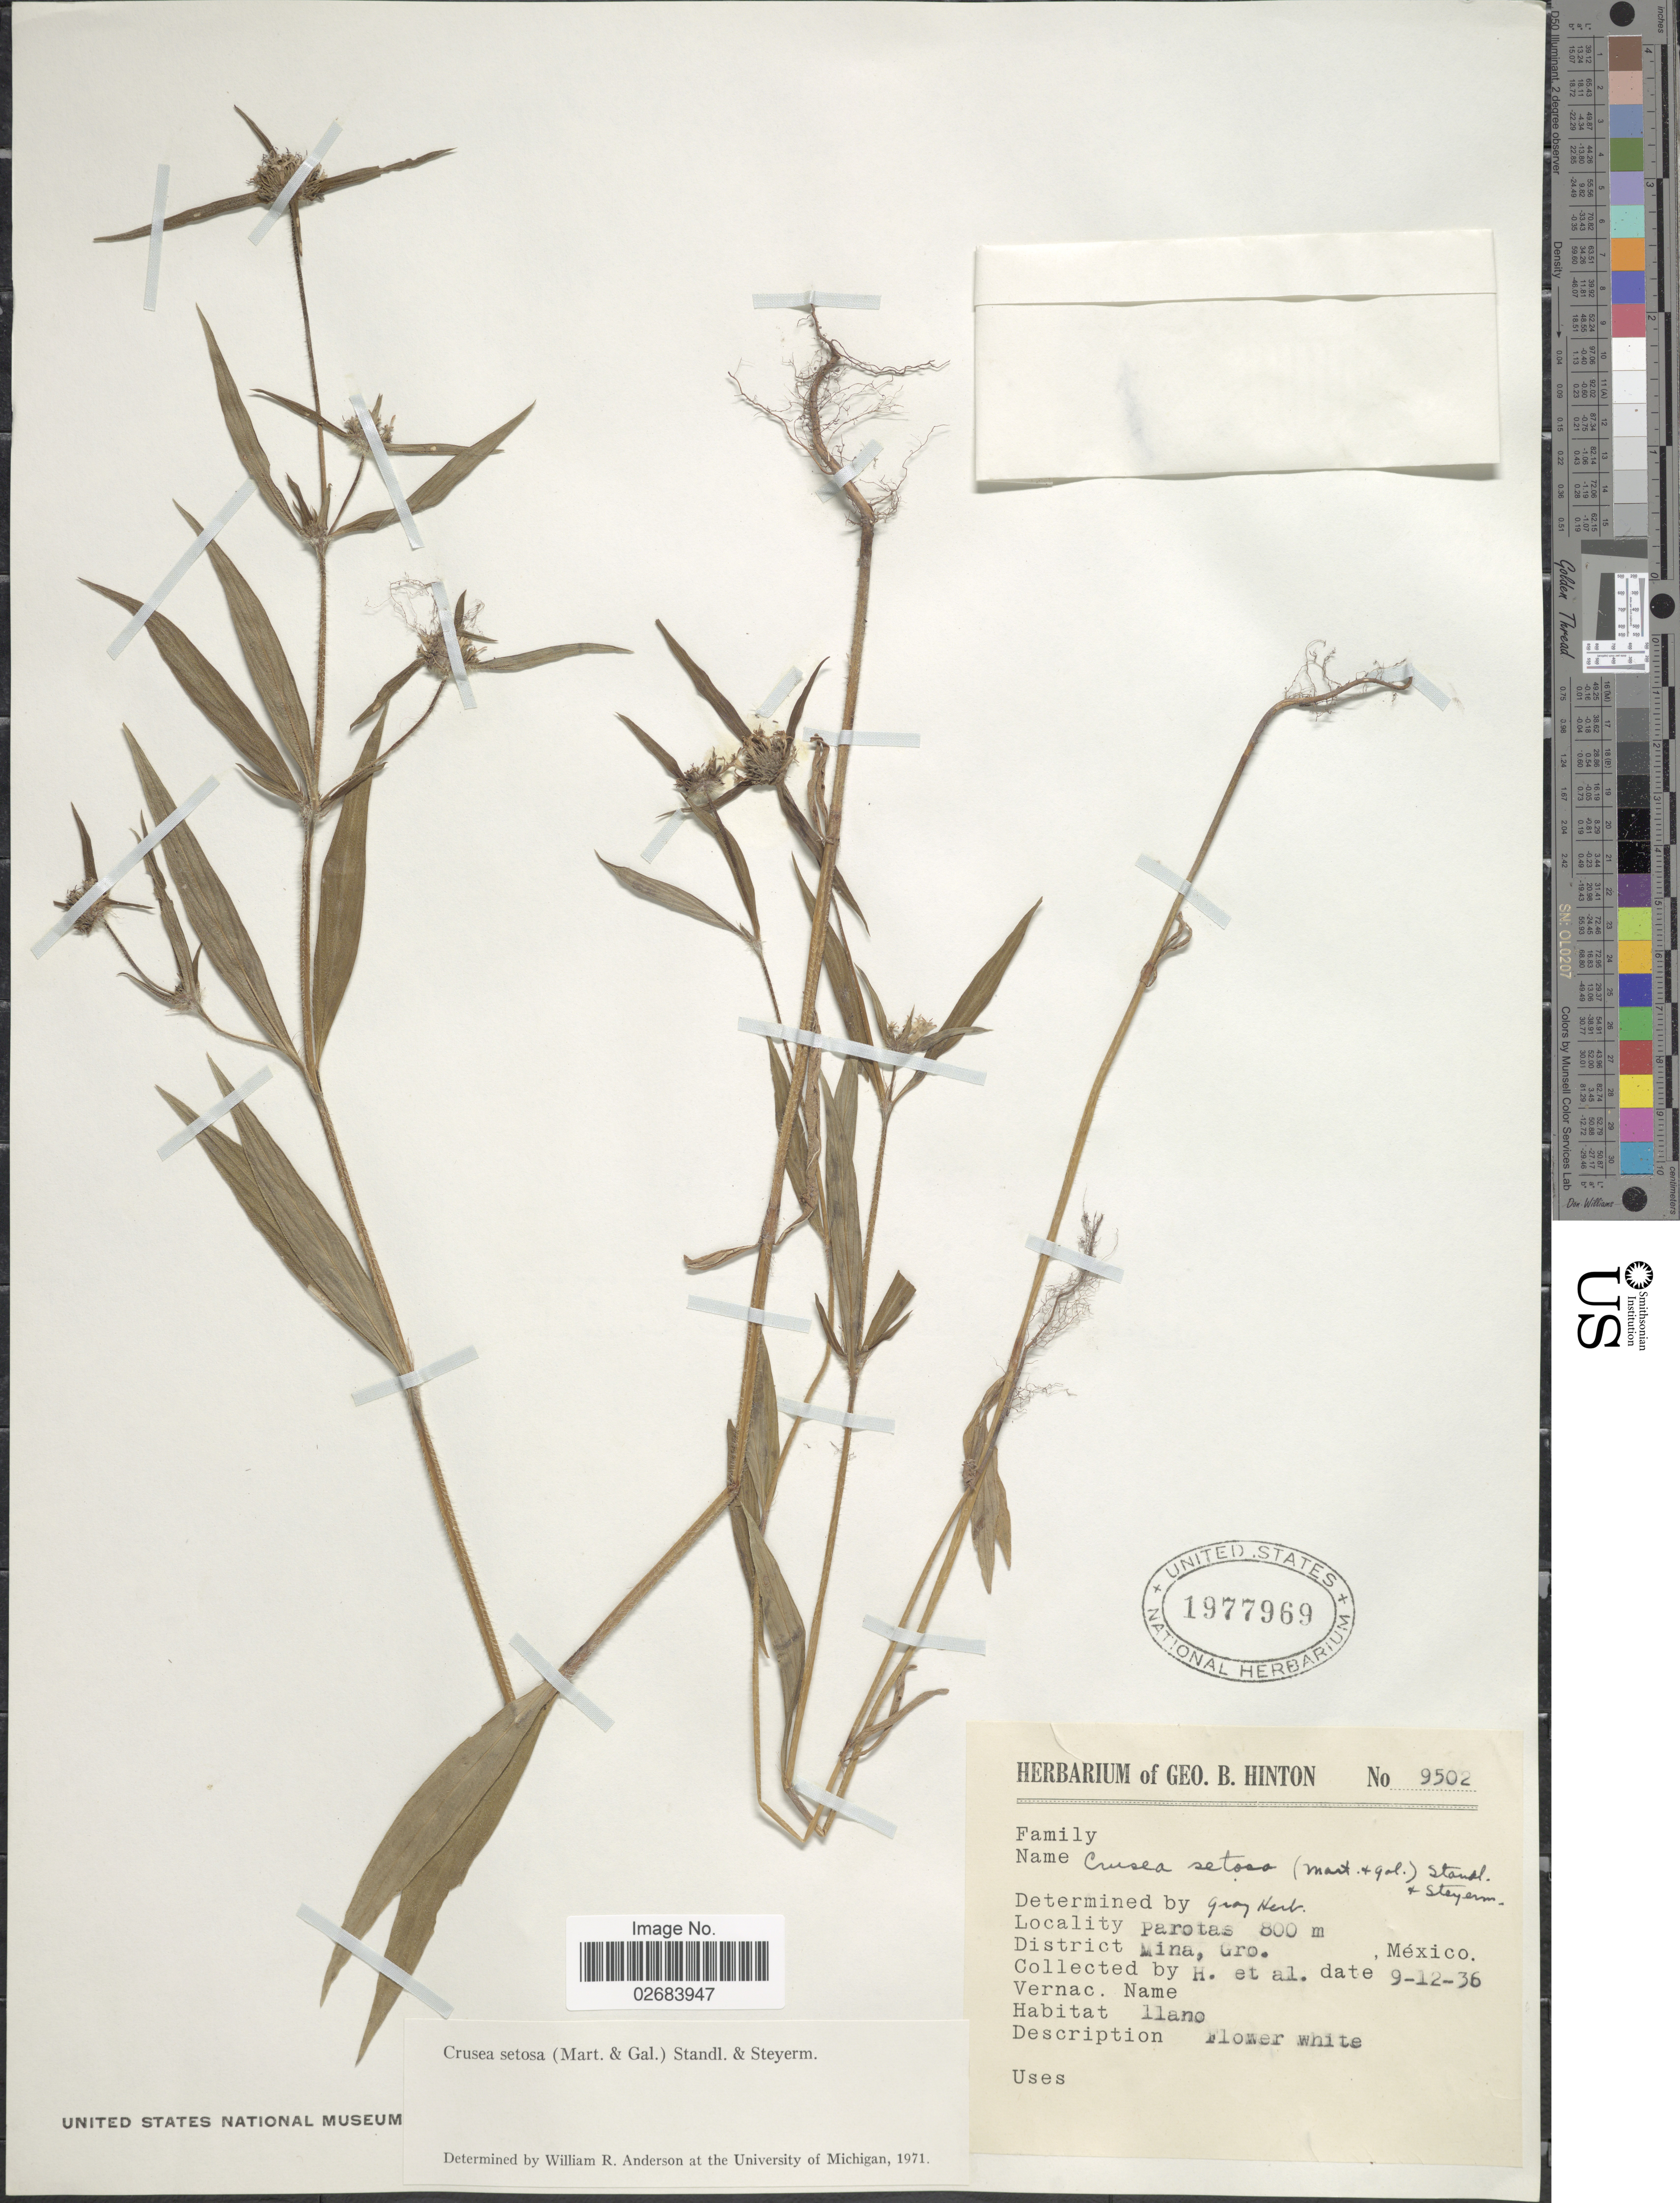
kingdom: Plantae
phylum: Tracheophyta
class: Magnoliopsida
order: Gentianales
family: Rubiaceae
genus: Crusea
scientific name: Crusea setosa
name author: (M. Martens & Galeotti) Standl. & Steyerm.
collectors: G. B. Hinton & et al.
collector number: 9502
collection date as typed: Transcribed d/m/y: 12/9/36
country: Mexico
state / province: Guerrero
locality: Parotas, District Mina.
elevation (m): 800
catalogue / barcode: US 1977969